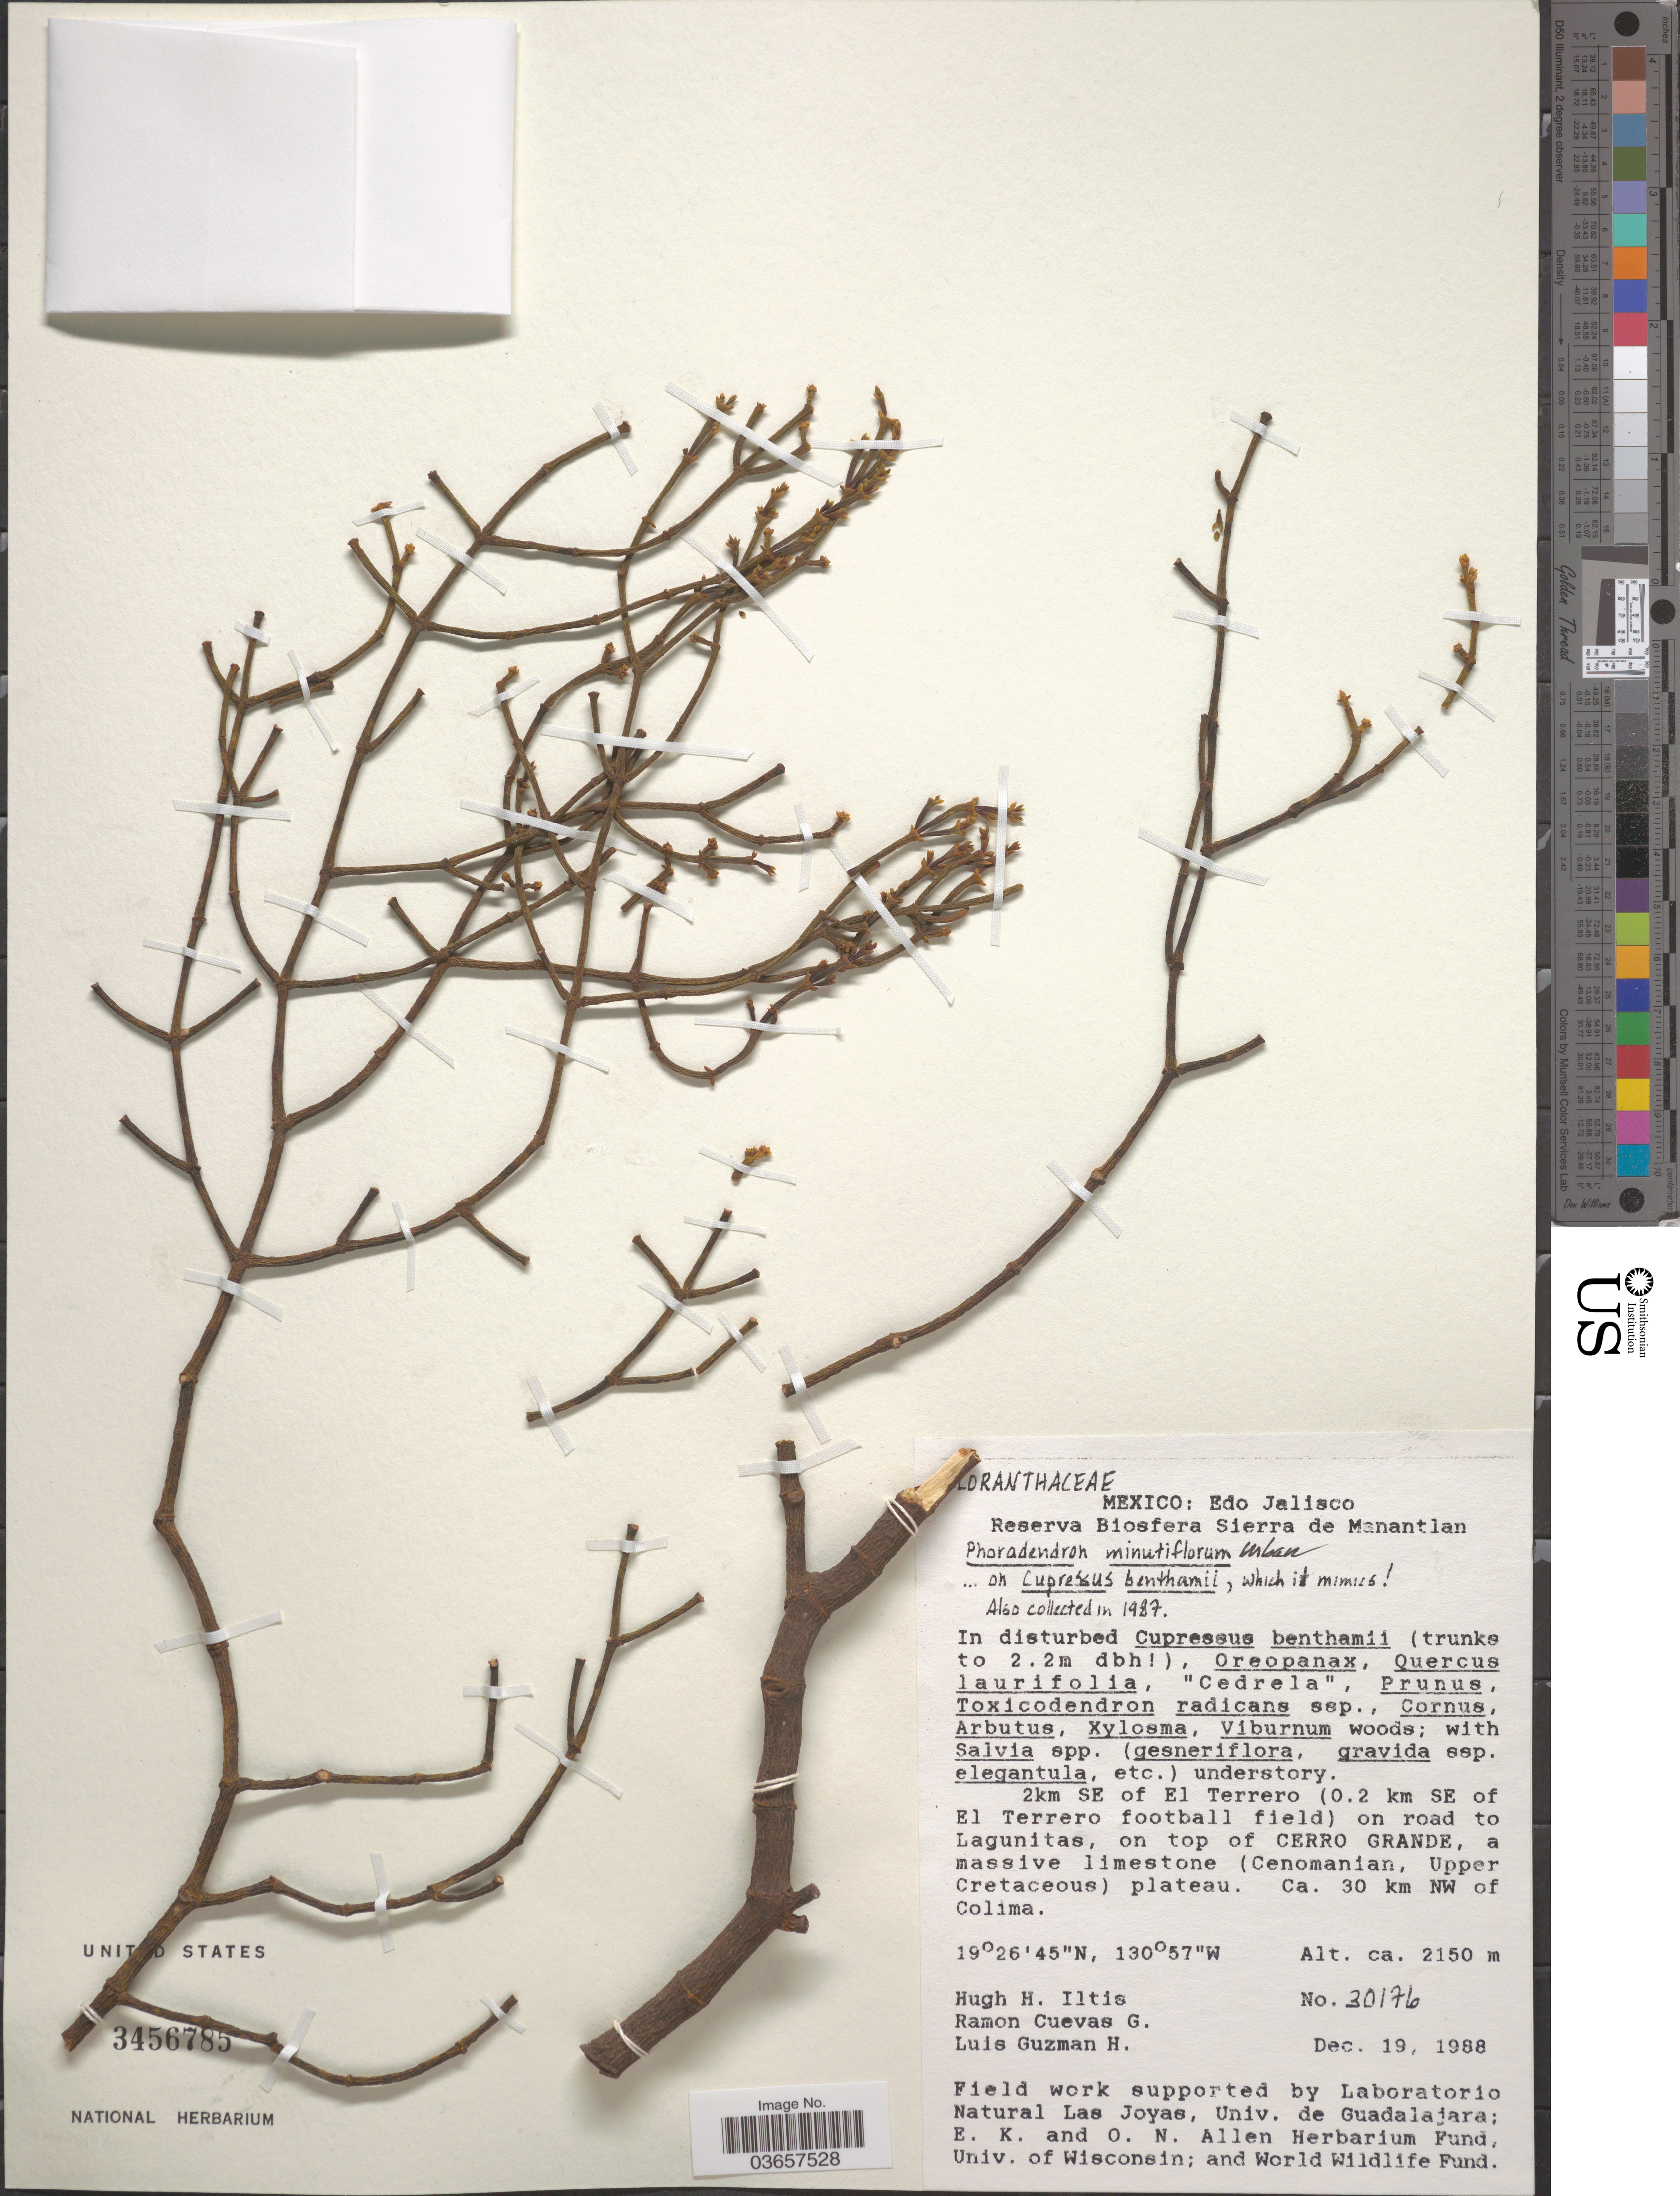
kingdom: Plantae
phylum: Tracheophyta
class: Magnoliopsida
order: Santalales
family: Viscaceae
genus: Phoradendron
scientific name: Phoradendron minutifolium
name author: Urb.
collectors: H. H. Iltis, R. Cuevas & L. Guzmán H.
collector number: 30176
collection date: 1988-12-19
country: Mexico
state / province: Jalisco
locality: Reserva Biosfera Sierra de Manantlan. [unsure placement] 2km SE of El Terrero (0.2 km SE of El Terrero football field) on road to Lagunitas, on top of Cerro Grande, a massive limestone (Cenomanian, Upper Cretaceous) plateau. Ca. 30 km NW of Colima.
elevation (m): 2150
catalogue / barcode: US 3456785